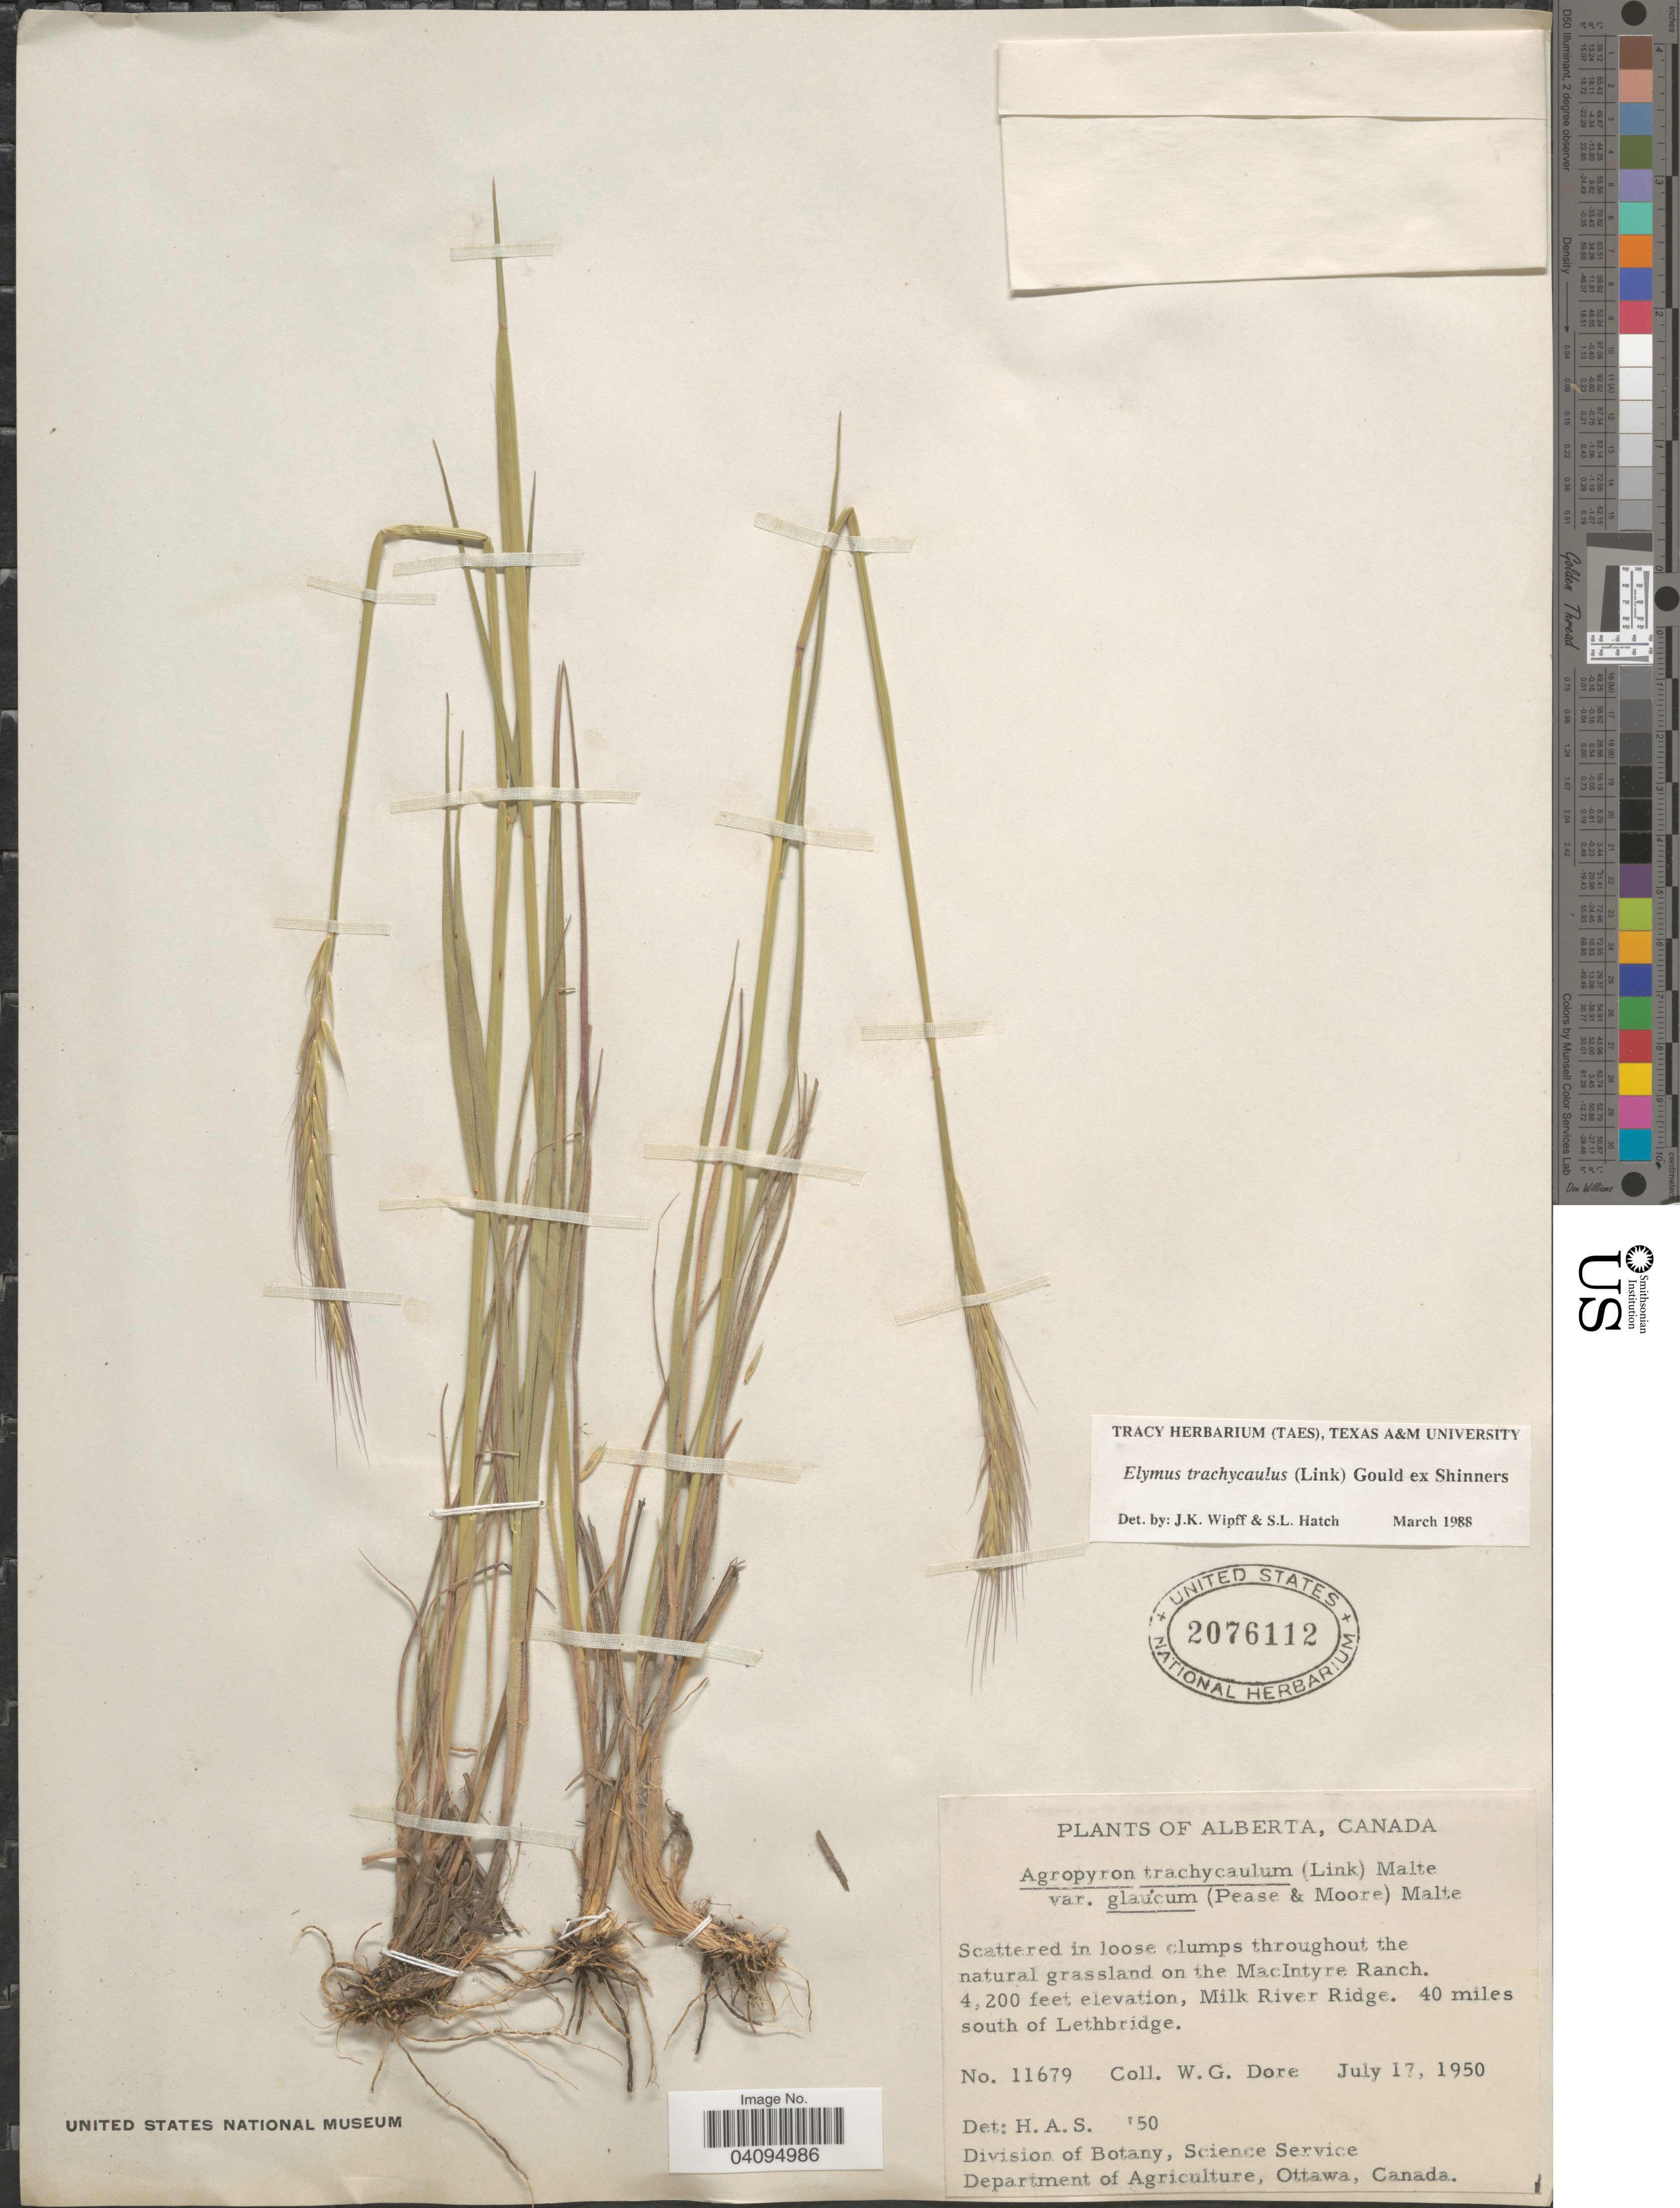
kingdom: Plantae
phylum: Tracheophyta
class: Liliopsida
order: Poales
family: Poaceae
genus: Elymus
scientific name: Elymus trachycaulus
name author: (Link) Gould ex Shinners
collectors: W. Dore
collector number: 11679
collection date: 1950-07-17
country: Canada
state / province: Alberta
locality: On the MacIntyre Ranch. Milk River Ridge. 40 miles south of Lethbridge.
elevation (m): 1280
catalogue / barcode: US 2076112